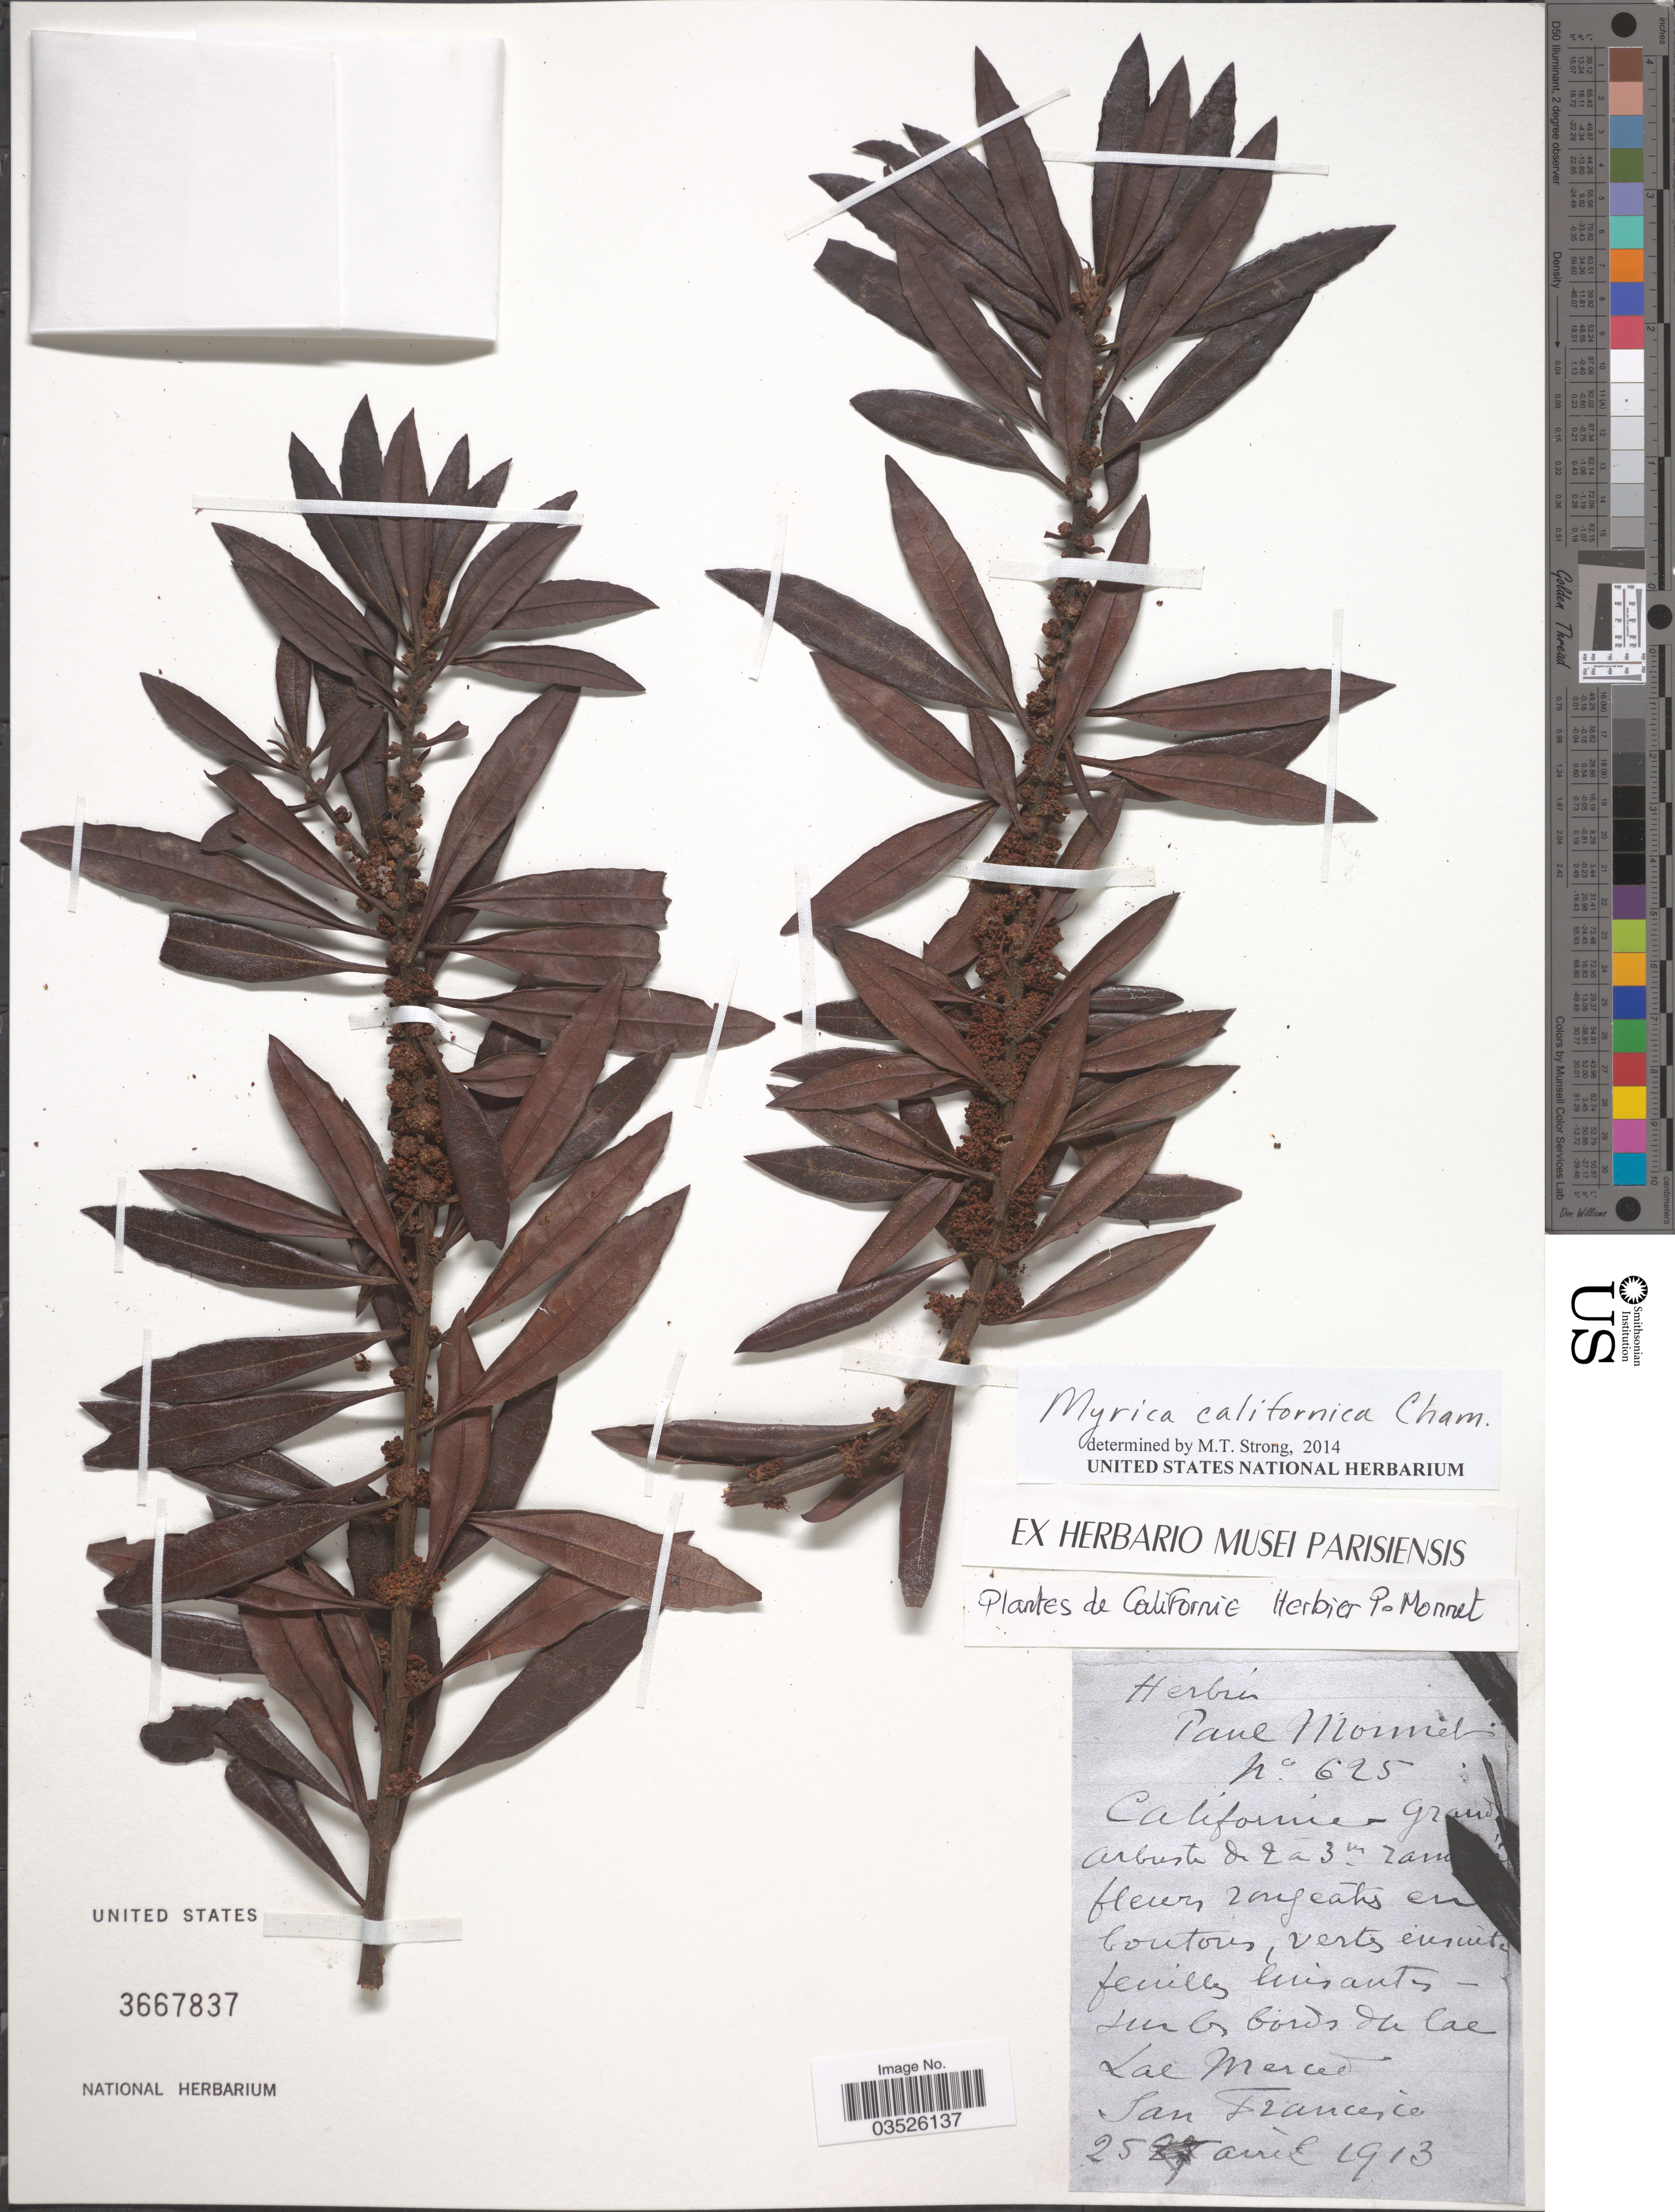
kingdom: Plantae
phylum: Tracheophyta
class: Magnoliopsida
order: Fagales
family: Myricaceae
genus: Morella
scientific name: Morella californica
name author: (Cham.) Wilbur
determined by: Strong, Mark T., (BOT), Smithsonian Institution - National Museum of Natural History (UNITED STATES)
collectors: ex herb. P. Monnet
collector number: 625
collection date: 1913-04-25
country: United States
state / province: California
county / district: San Francisco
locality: Bords de lac. Lac Merced. San Francisco.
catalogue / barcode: US 3667837